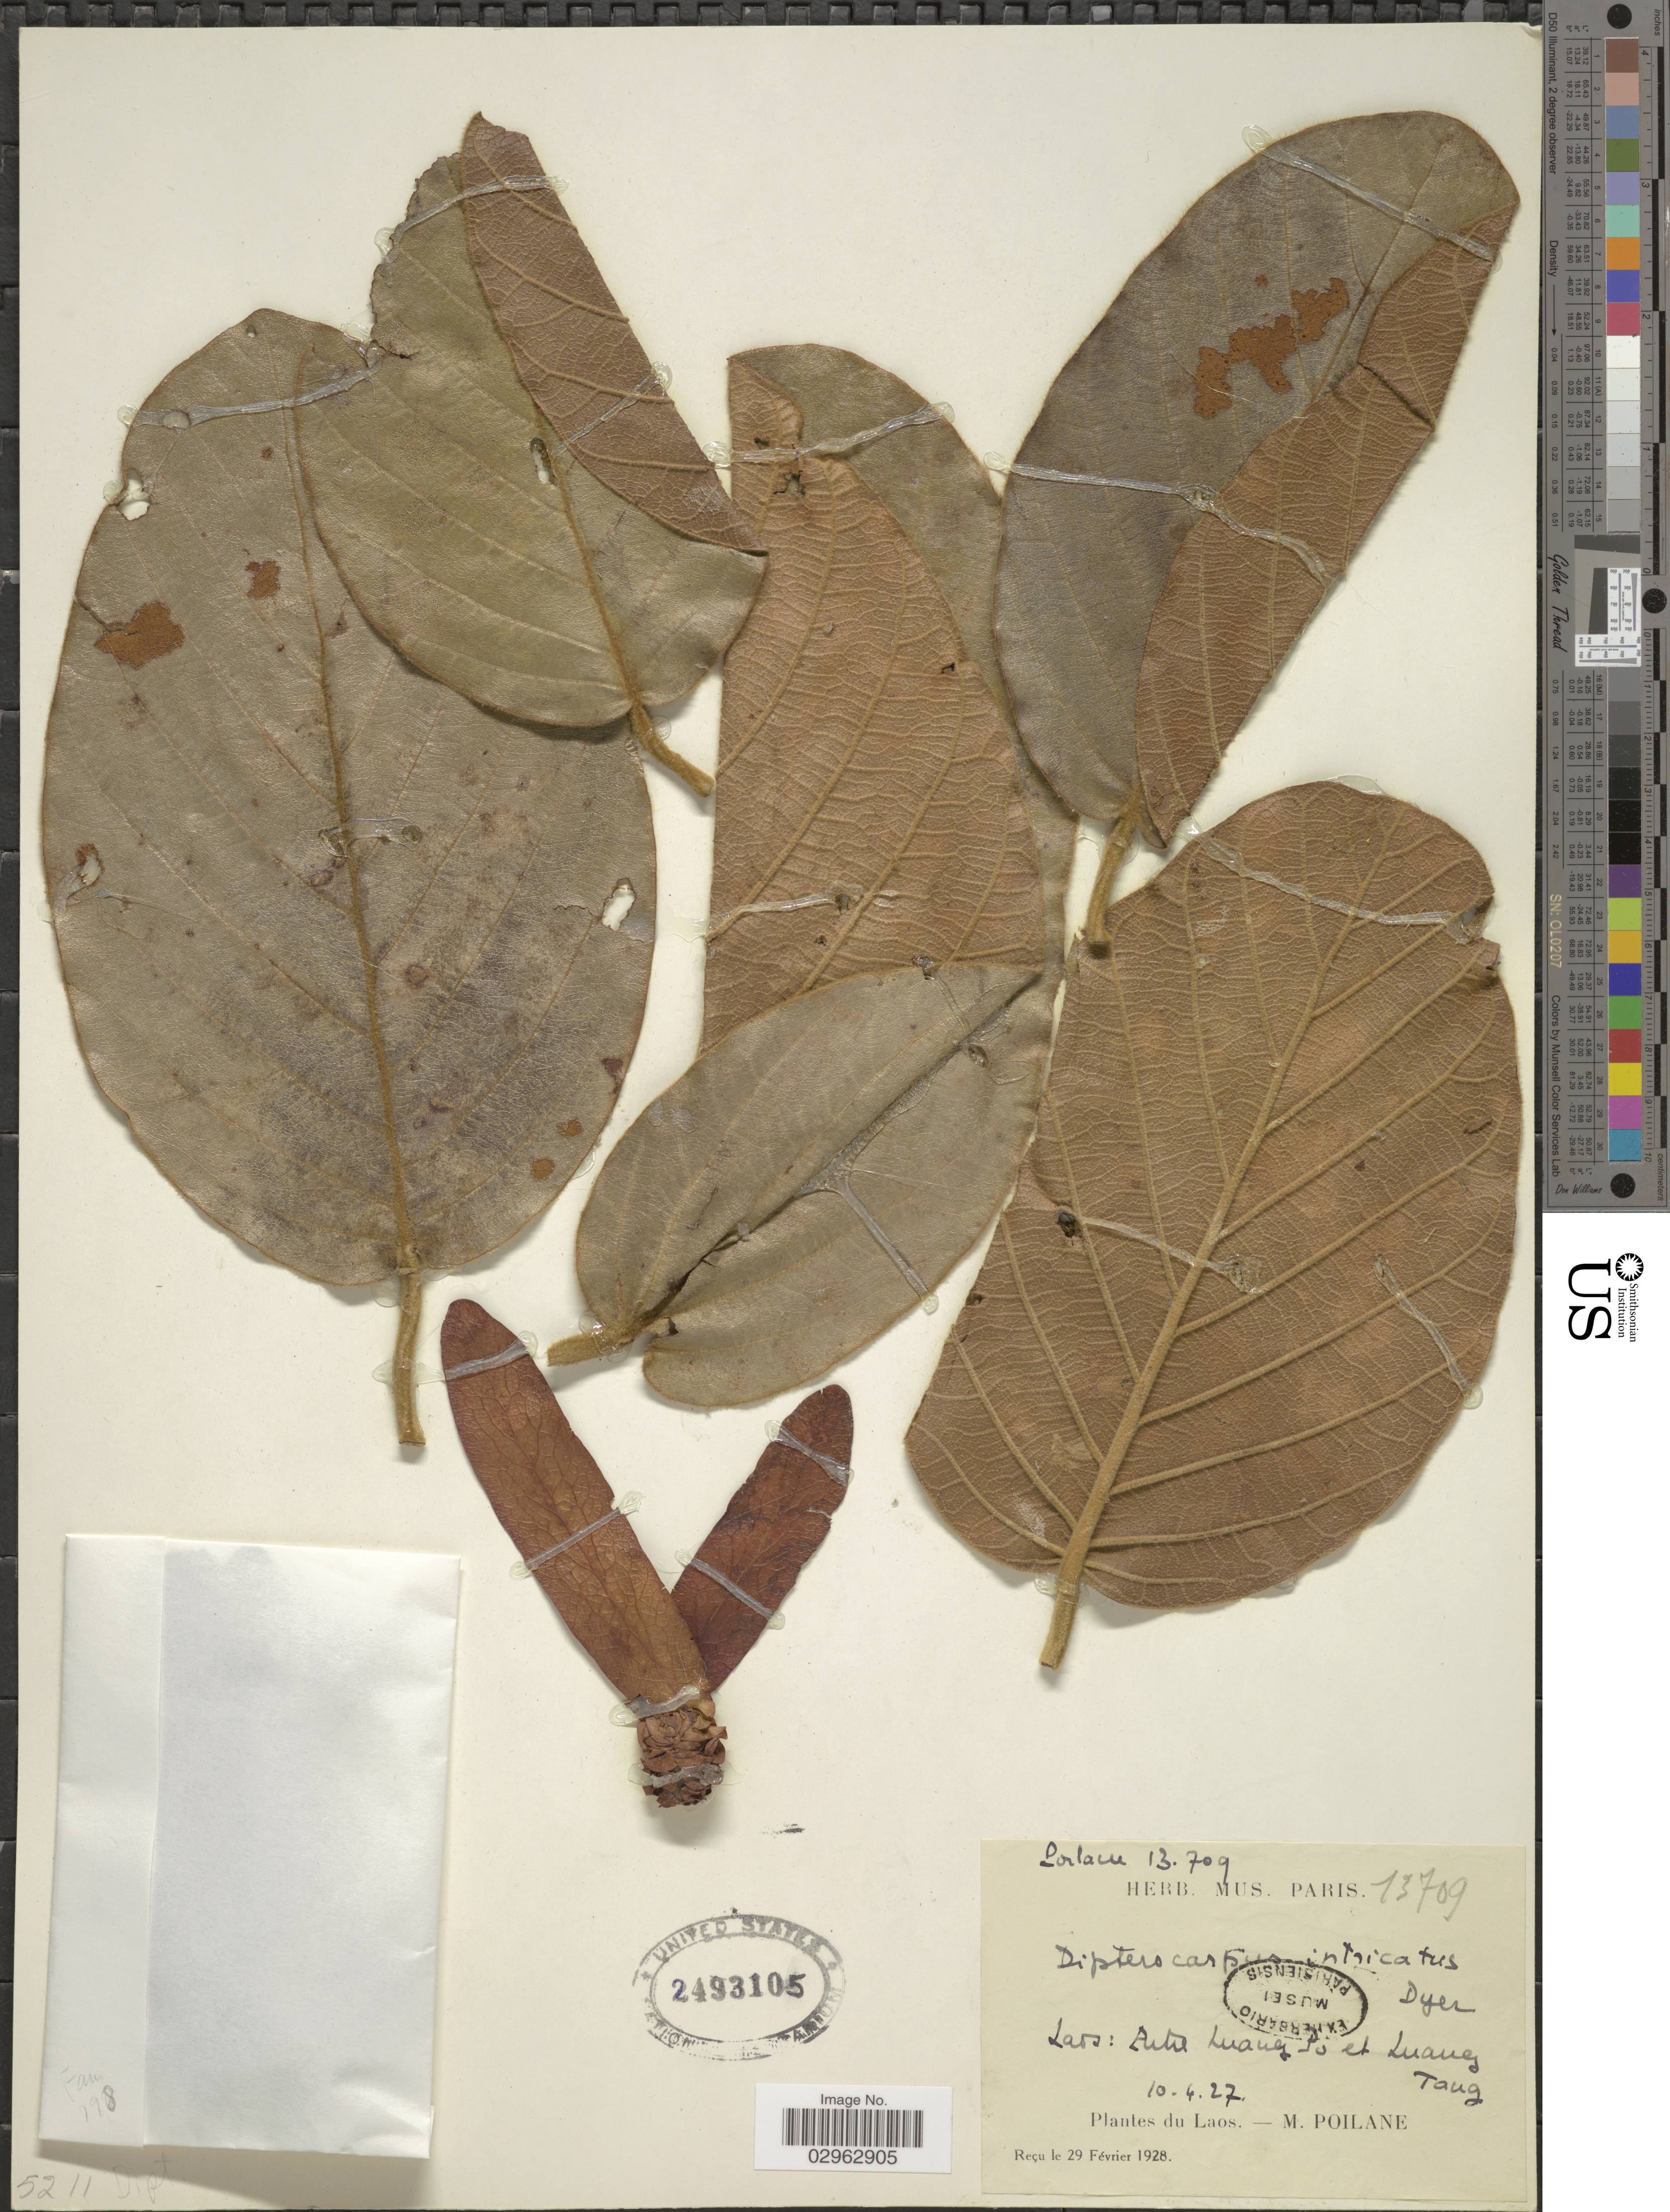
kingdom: Plantae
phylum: Tracheophyta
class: Magnoliopsida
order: Malvales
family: Dipterocarpaceae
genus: Dipterocarpus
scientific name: Dipterocarpus intricatus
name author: Dyer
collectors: M. Poilane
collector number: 13709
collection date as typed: Transcribed d/m/y: 10/4/27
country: Laos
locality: Entre Luang Po et Luang Tang.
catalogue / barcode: US 2493105